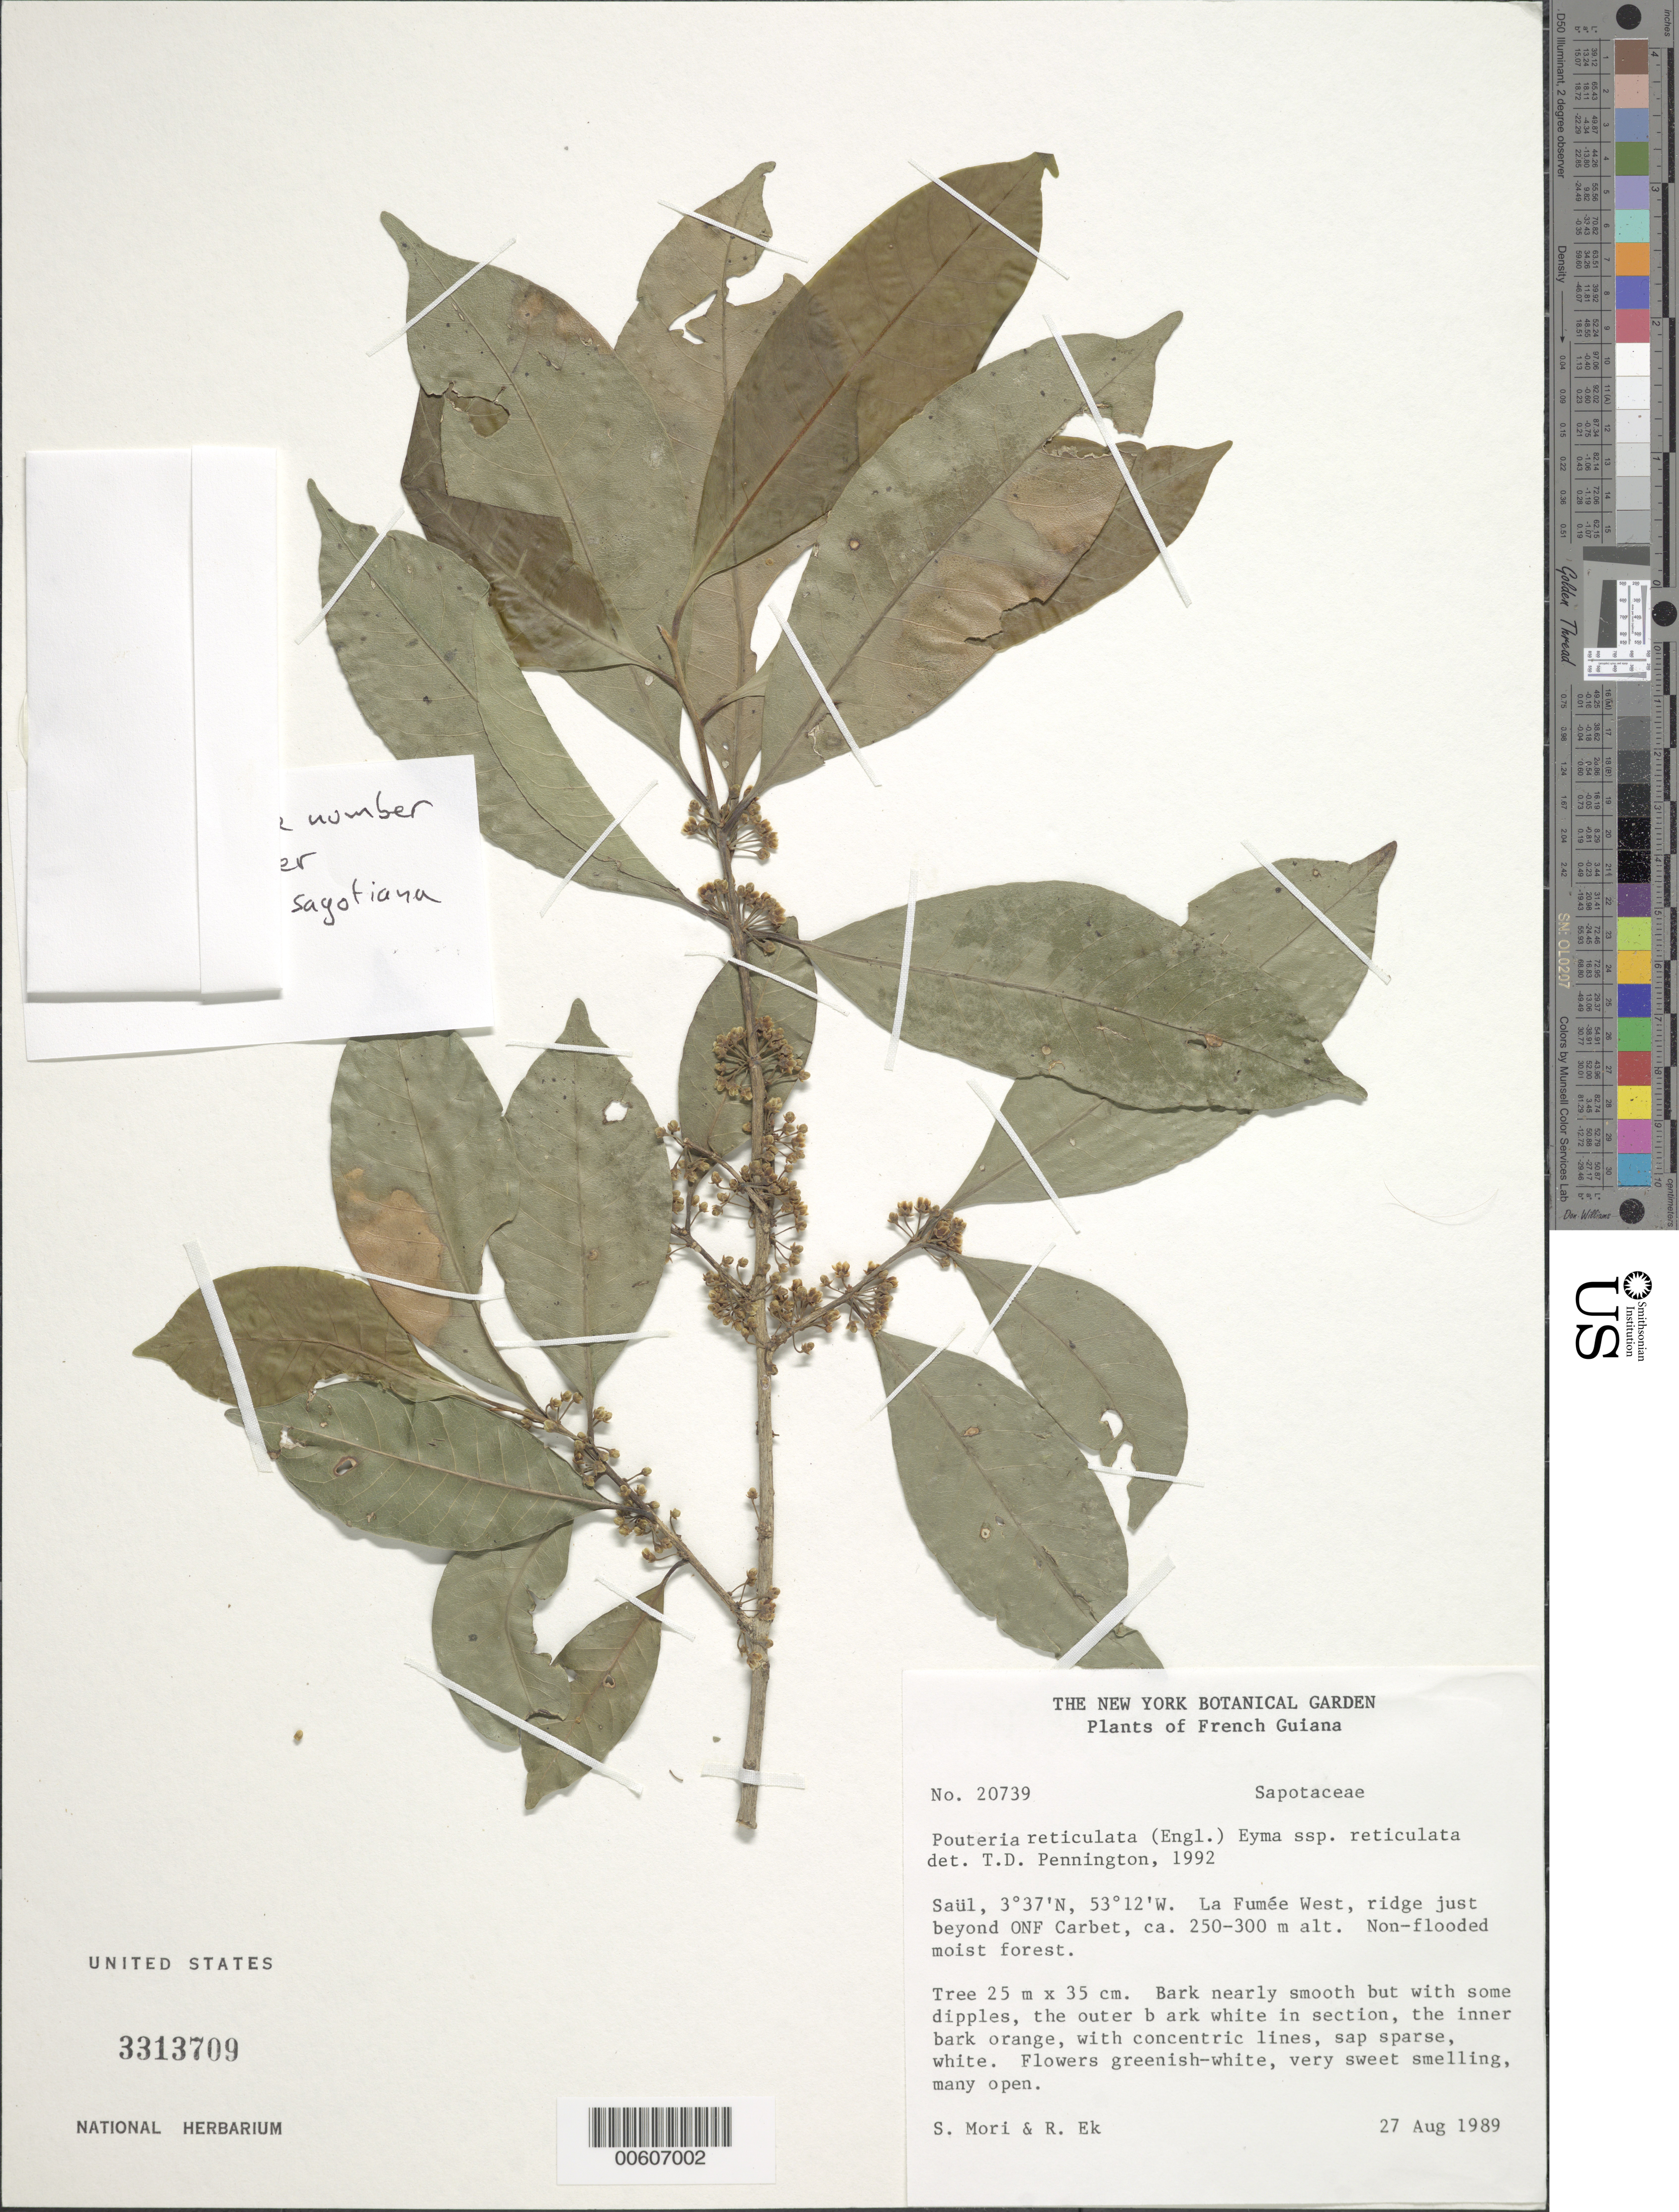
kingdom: Plantae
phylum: Tracheophyta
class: Magnoliopsida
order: Ericales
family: Sapotaceae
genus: Pouteria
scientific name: Pouteria reticulata subsp. reticulata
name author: (Engl.) Eyma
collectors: S. Mori & R. Ek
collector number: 20739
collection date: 1989-08-27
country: French Guiana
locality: Saul. La Fumeé West, ridge just beyond ONF Carbet.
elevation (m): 250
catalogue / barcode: US 3313709